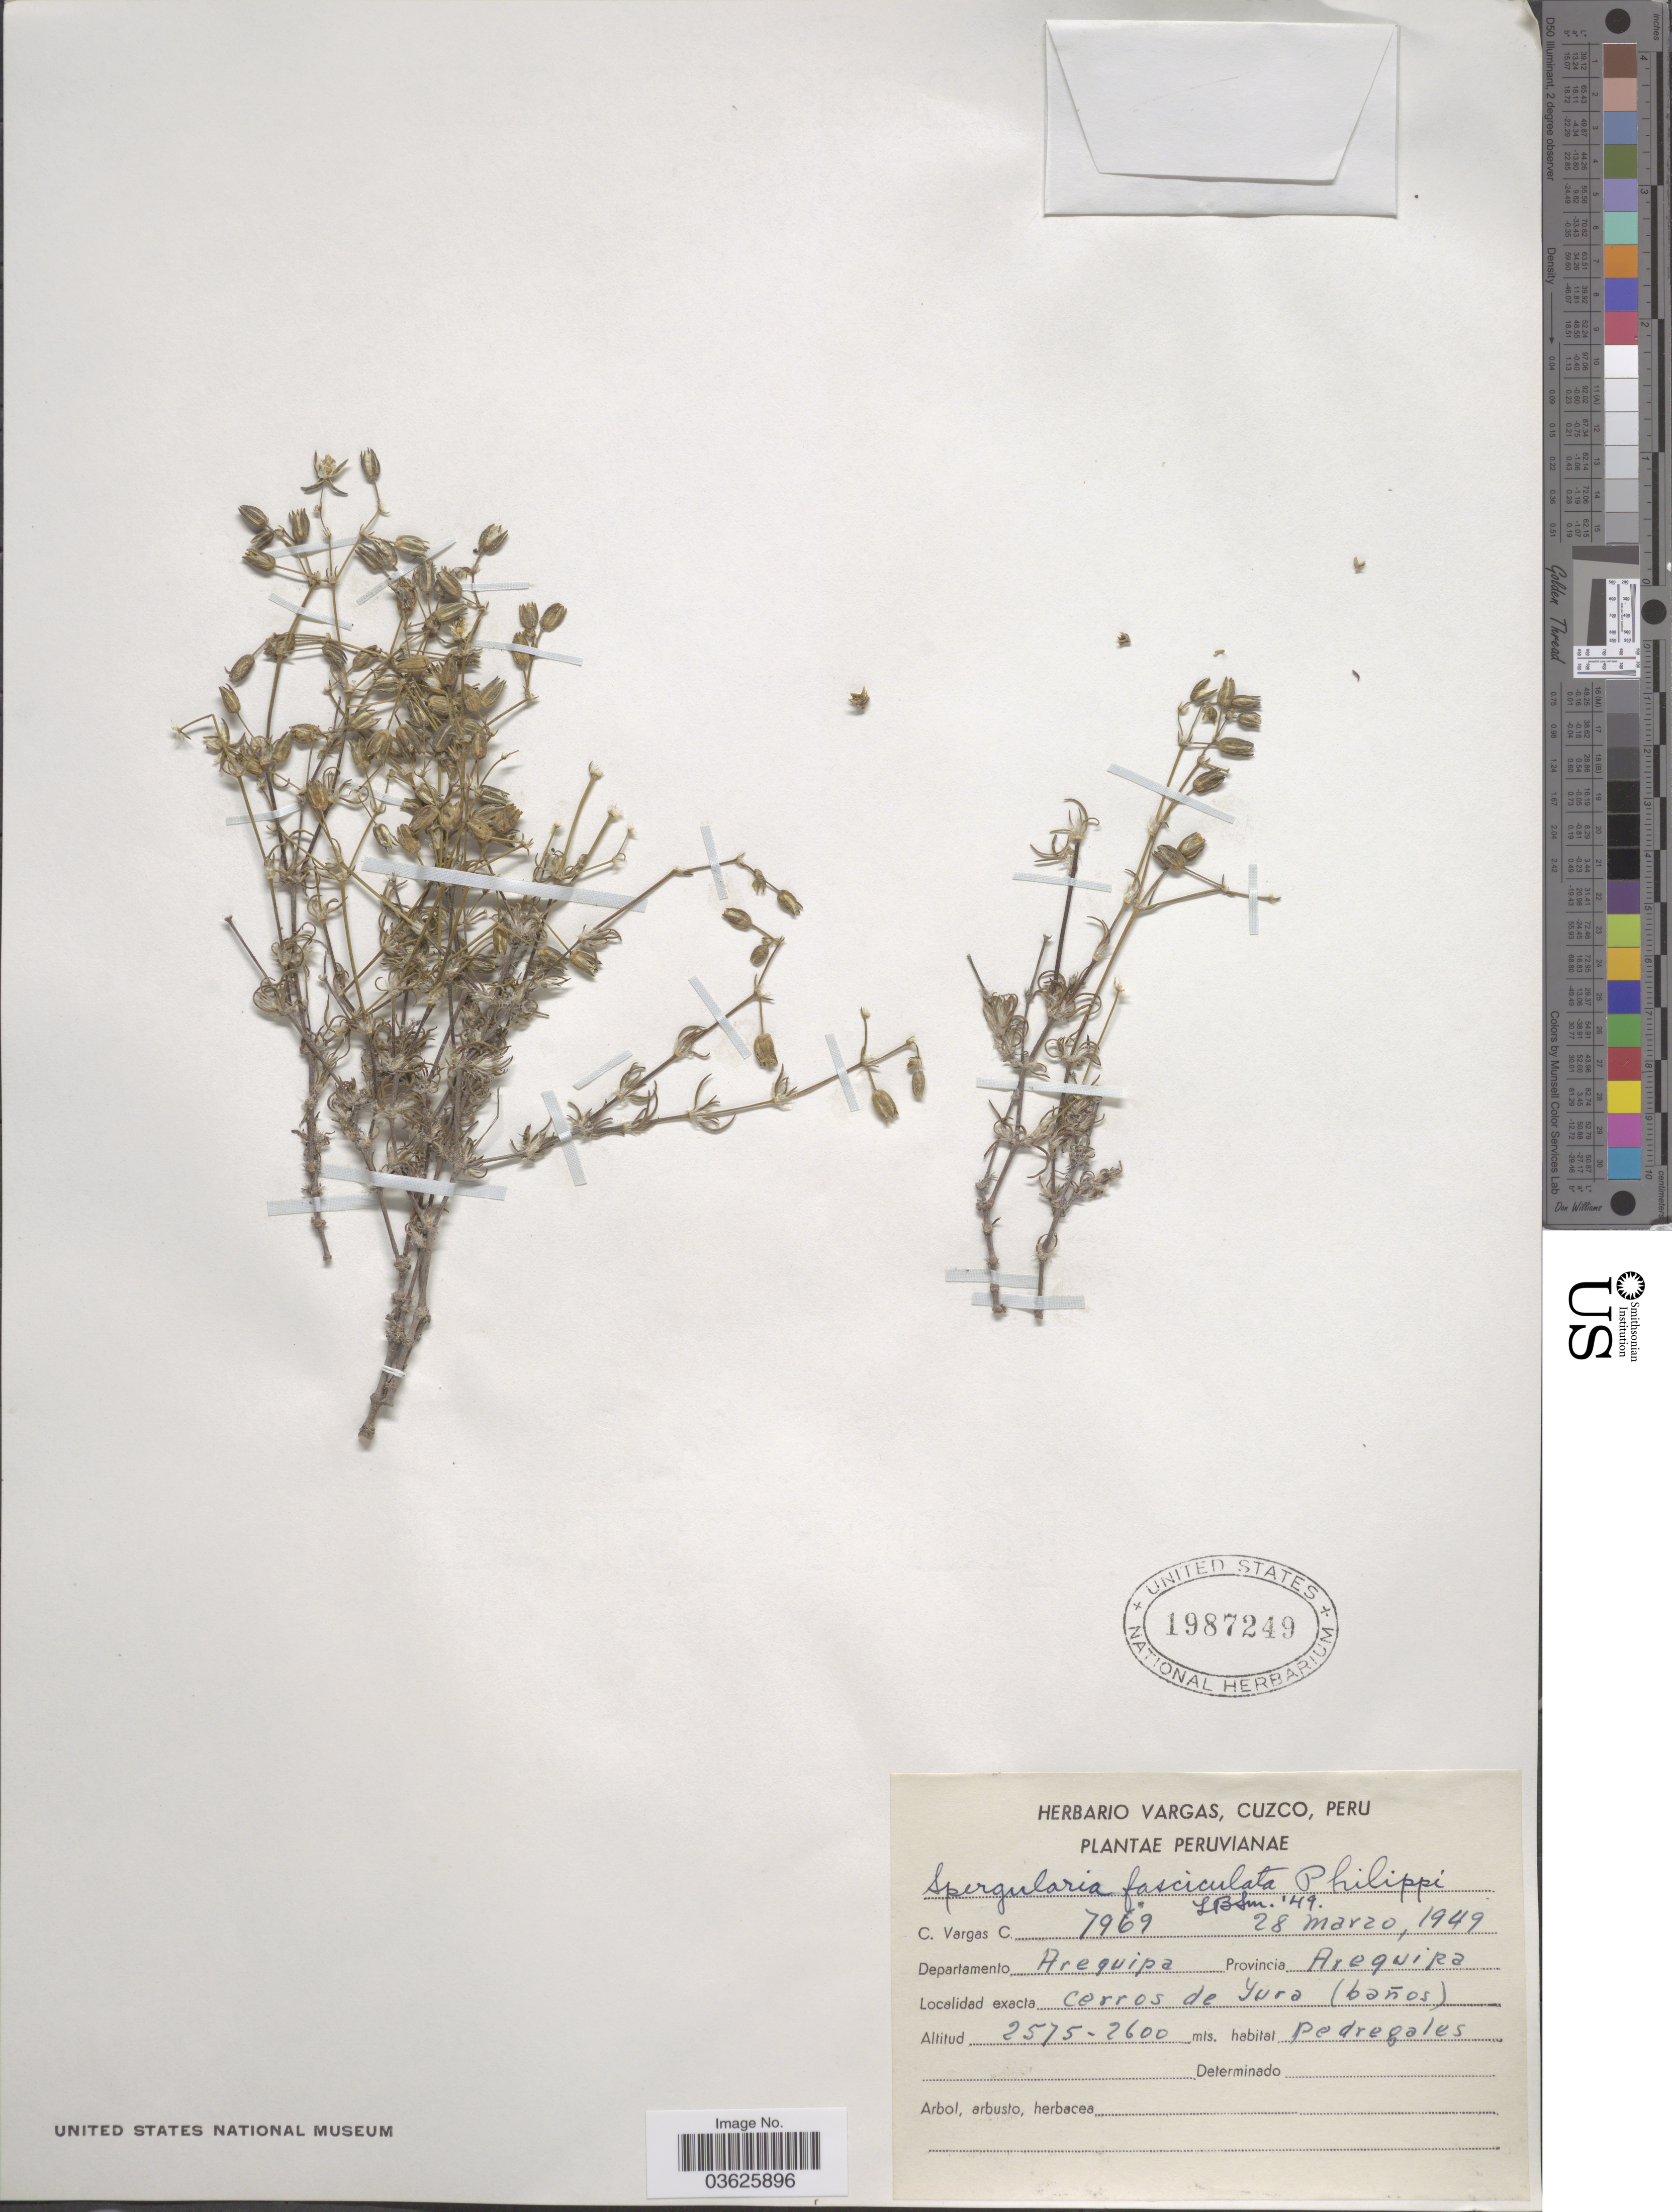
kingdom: Plantae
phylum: Tracheophyta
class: Magnoliopsida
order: Caryophyllales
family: Caryophyllaceae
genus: Spergularia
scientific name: Spergularia fasciculata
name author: Phil.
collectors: C. Vargas Calderón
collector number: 7969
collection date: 1949-03-28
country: Peru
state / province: Arequipa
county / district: Arequipa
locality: Departamento Arequipa. Provincia Arequipa. Cerros de Yura (baños).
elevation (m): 2575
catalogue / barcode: US 1987249